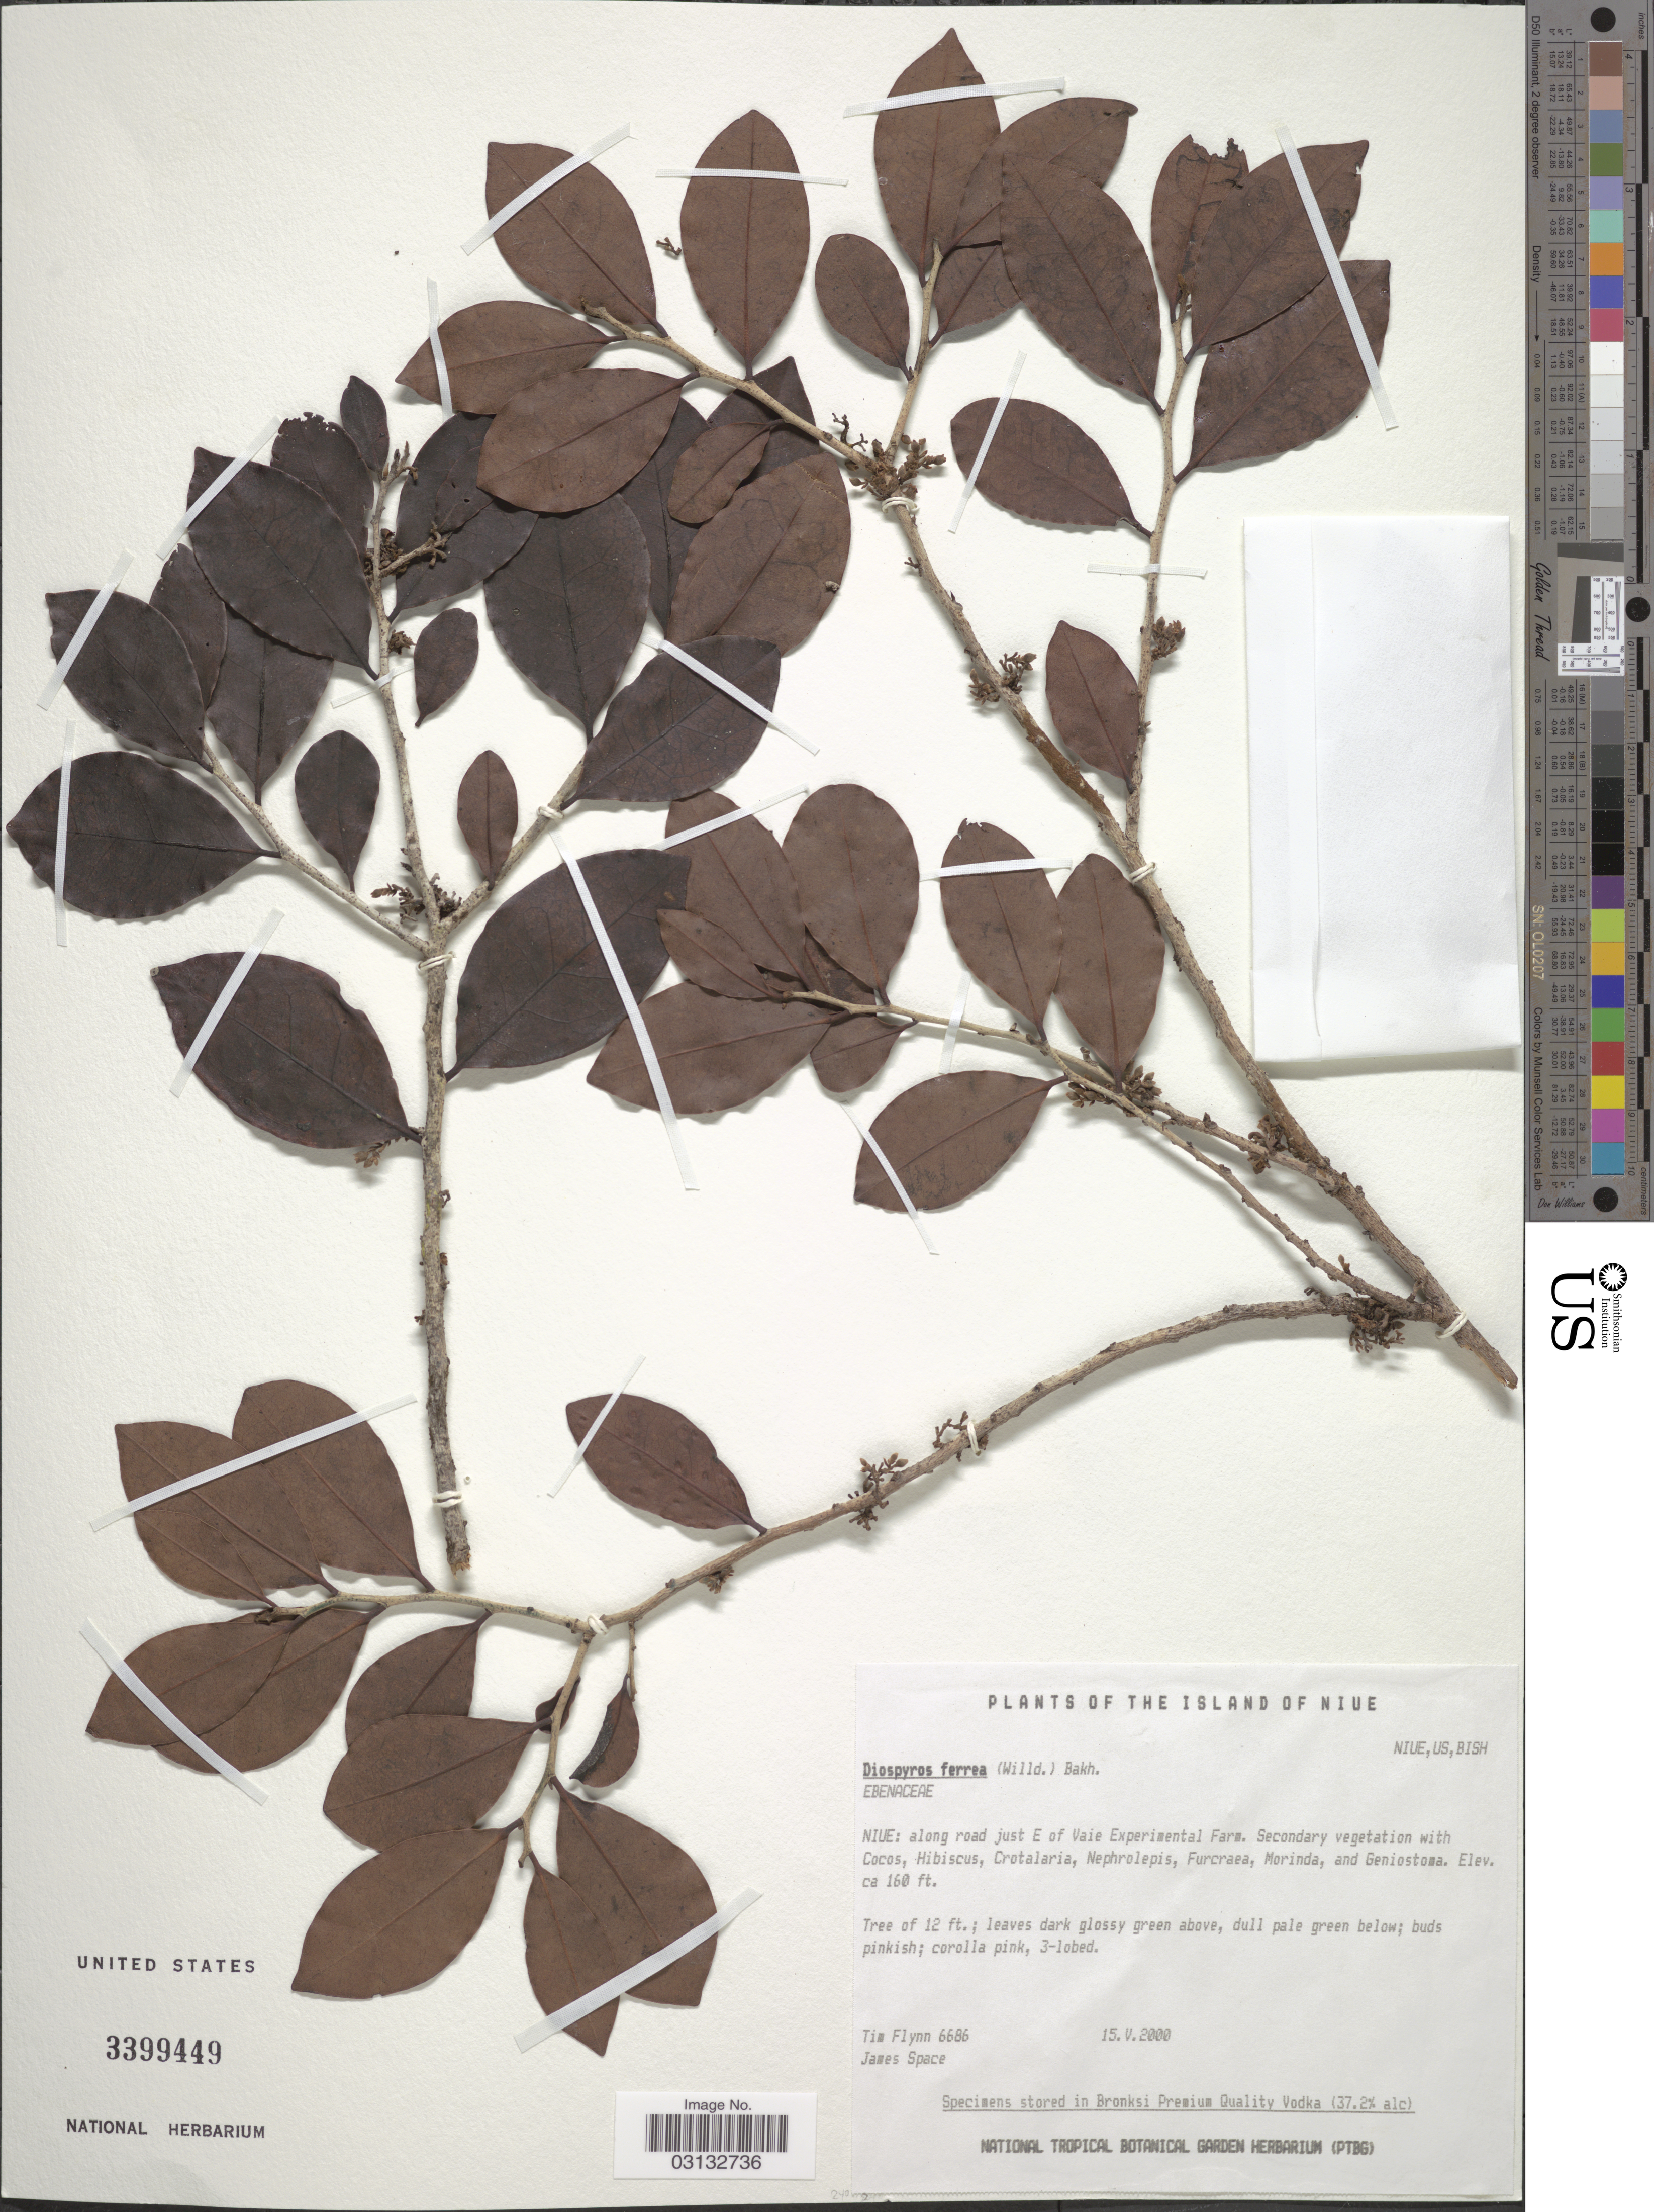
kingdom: Plantae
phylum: Tracheophyta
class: Magnoliopsida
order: Ericales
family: Ebenaceae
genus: Diospyros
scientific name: Diospyros ferrea var. palauensis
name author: (Kaneh.) Fosberg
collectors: T. Flynn & J. Space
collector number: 6686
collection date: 2000-05-15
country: Niue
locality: Island of Niue. Niue: along road just E of Vaie Experimental Farm.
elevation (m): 49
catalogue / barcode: US 3399449